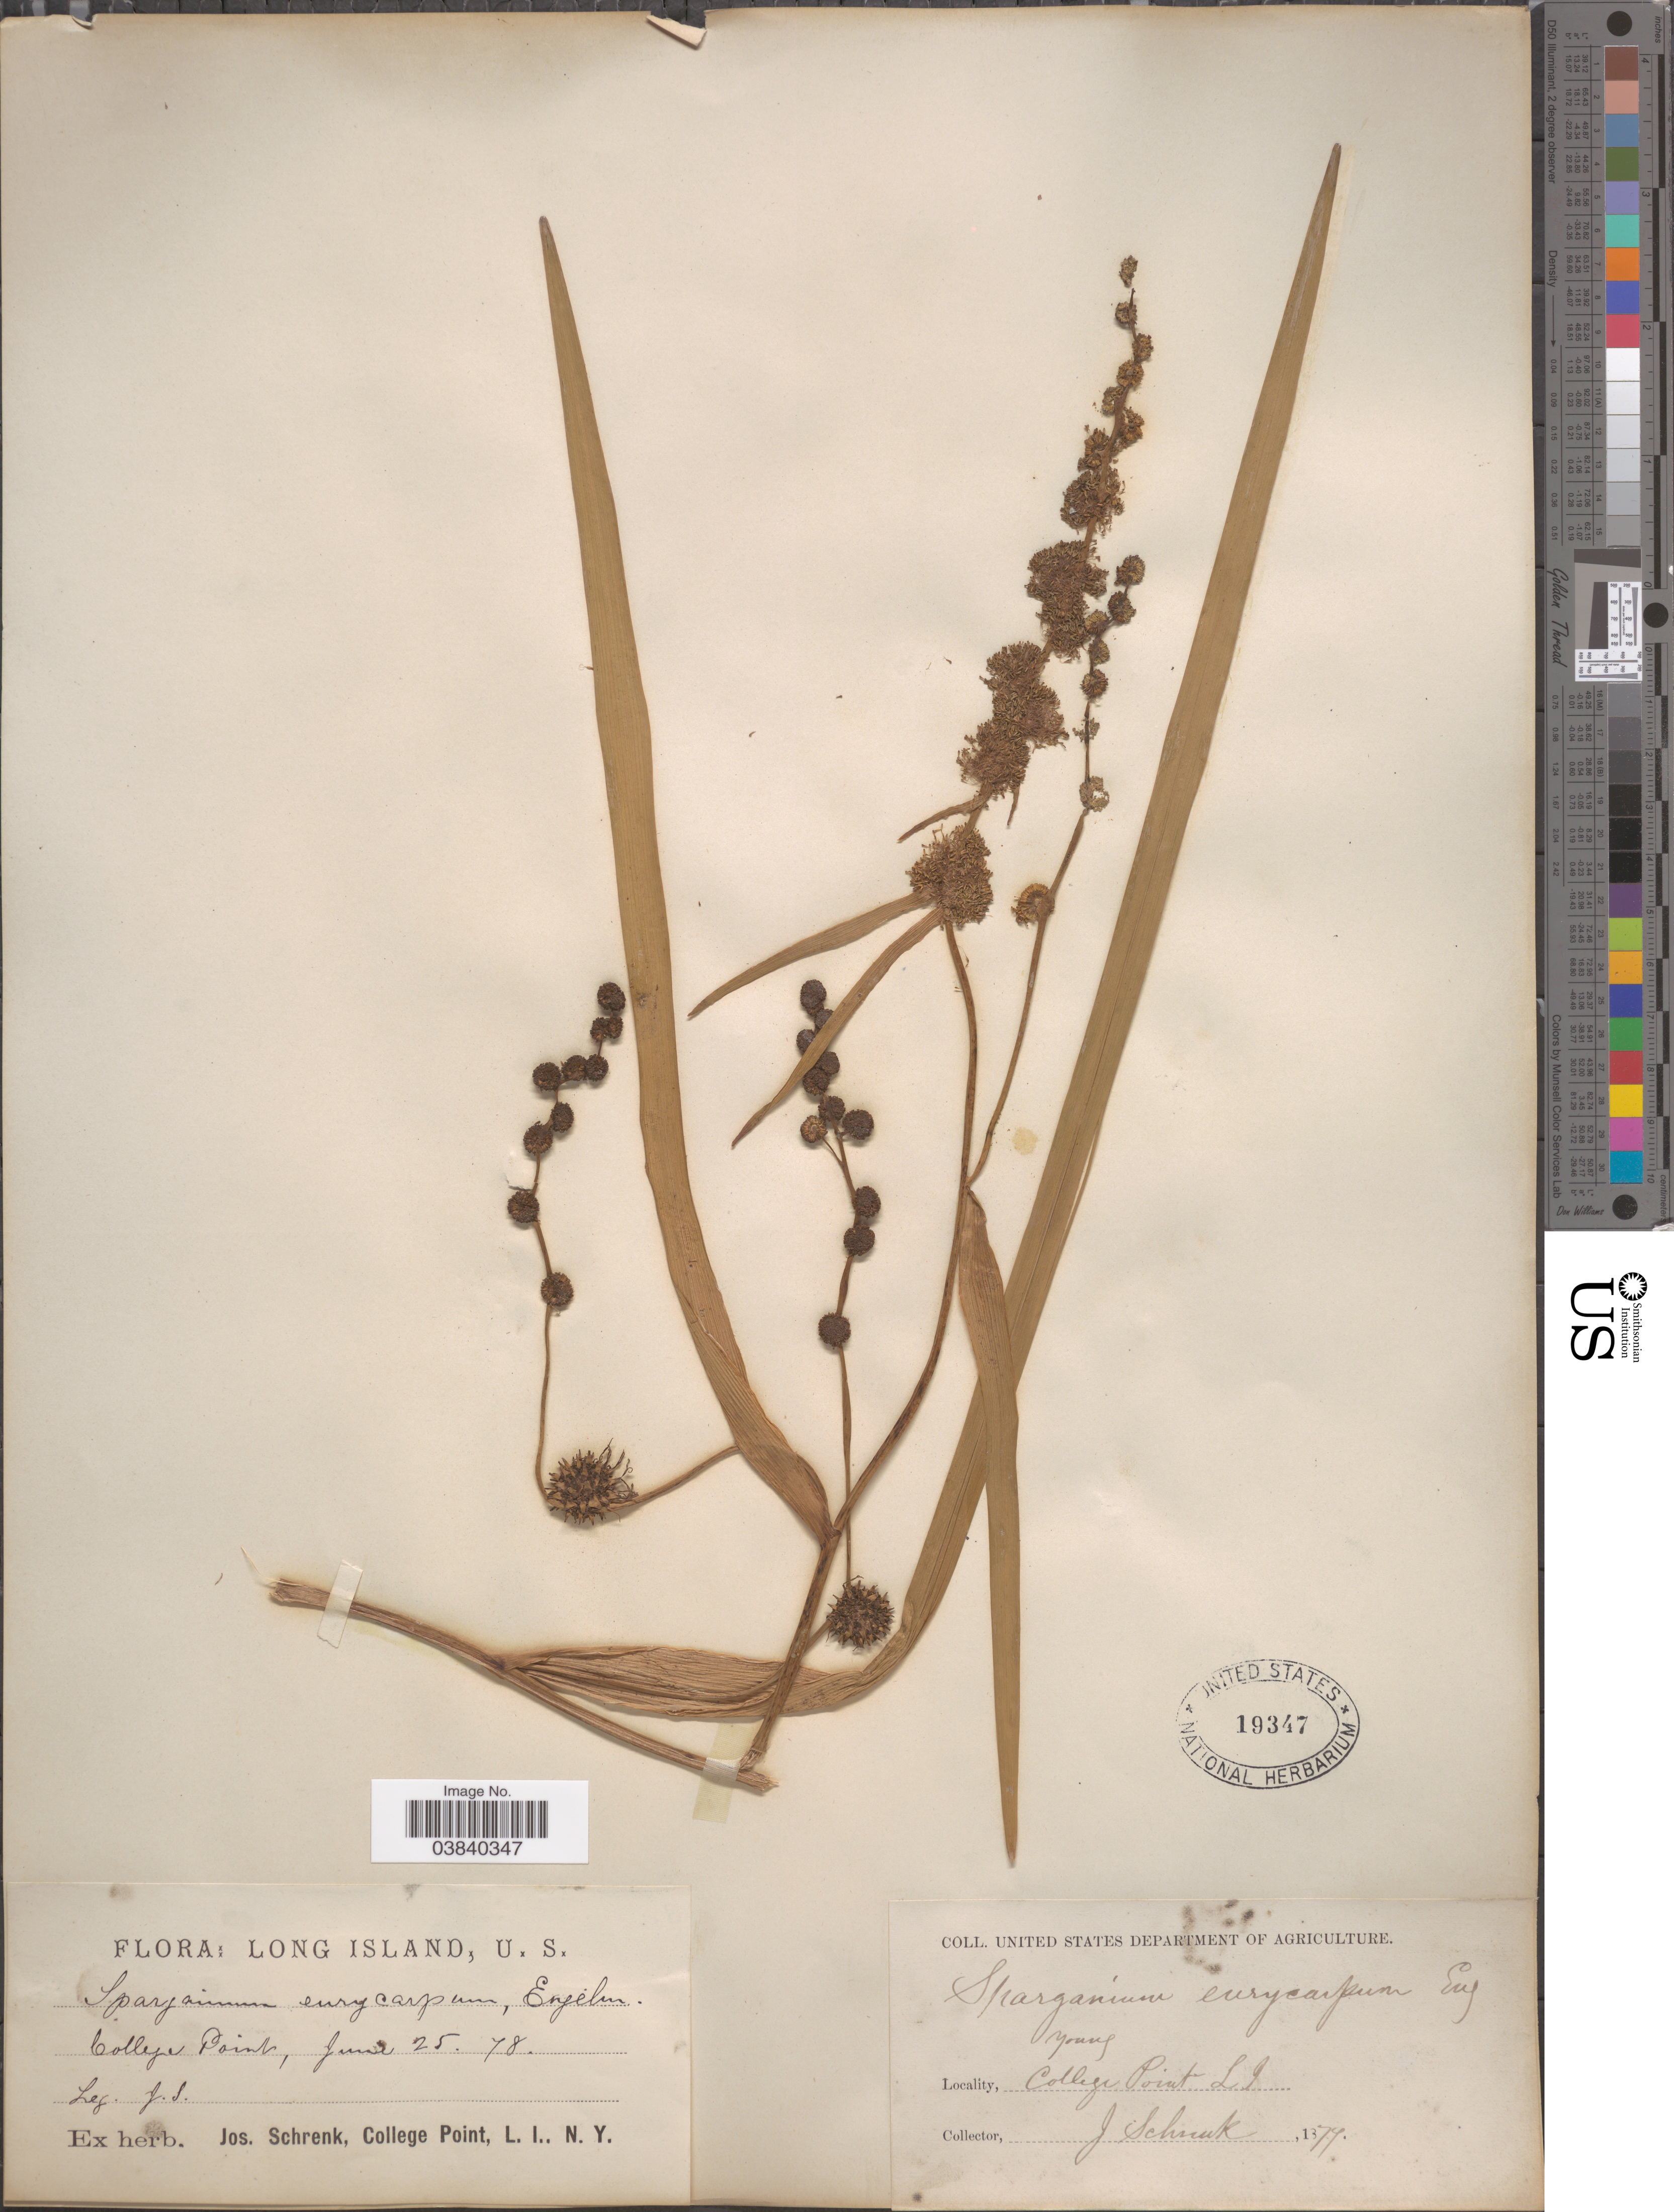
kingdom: Plantae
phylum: Tracheophyta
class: Liliopsida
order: Poales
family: Typhaceae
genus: Sparganium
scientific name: Sparganium eurycarpum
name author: Engelm.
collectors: J. Schrenk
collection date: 1878-06-25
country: United States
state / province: New York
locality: Long Island. College Point.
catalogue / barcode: US 19347